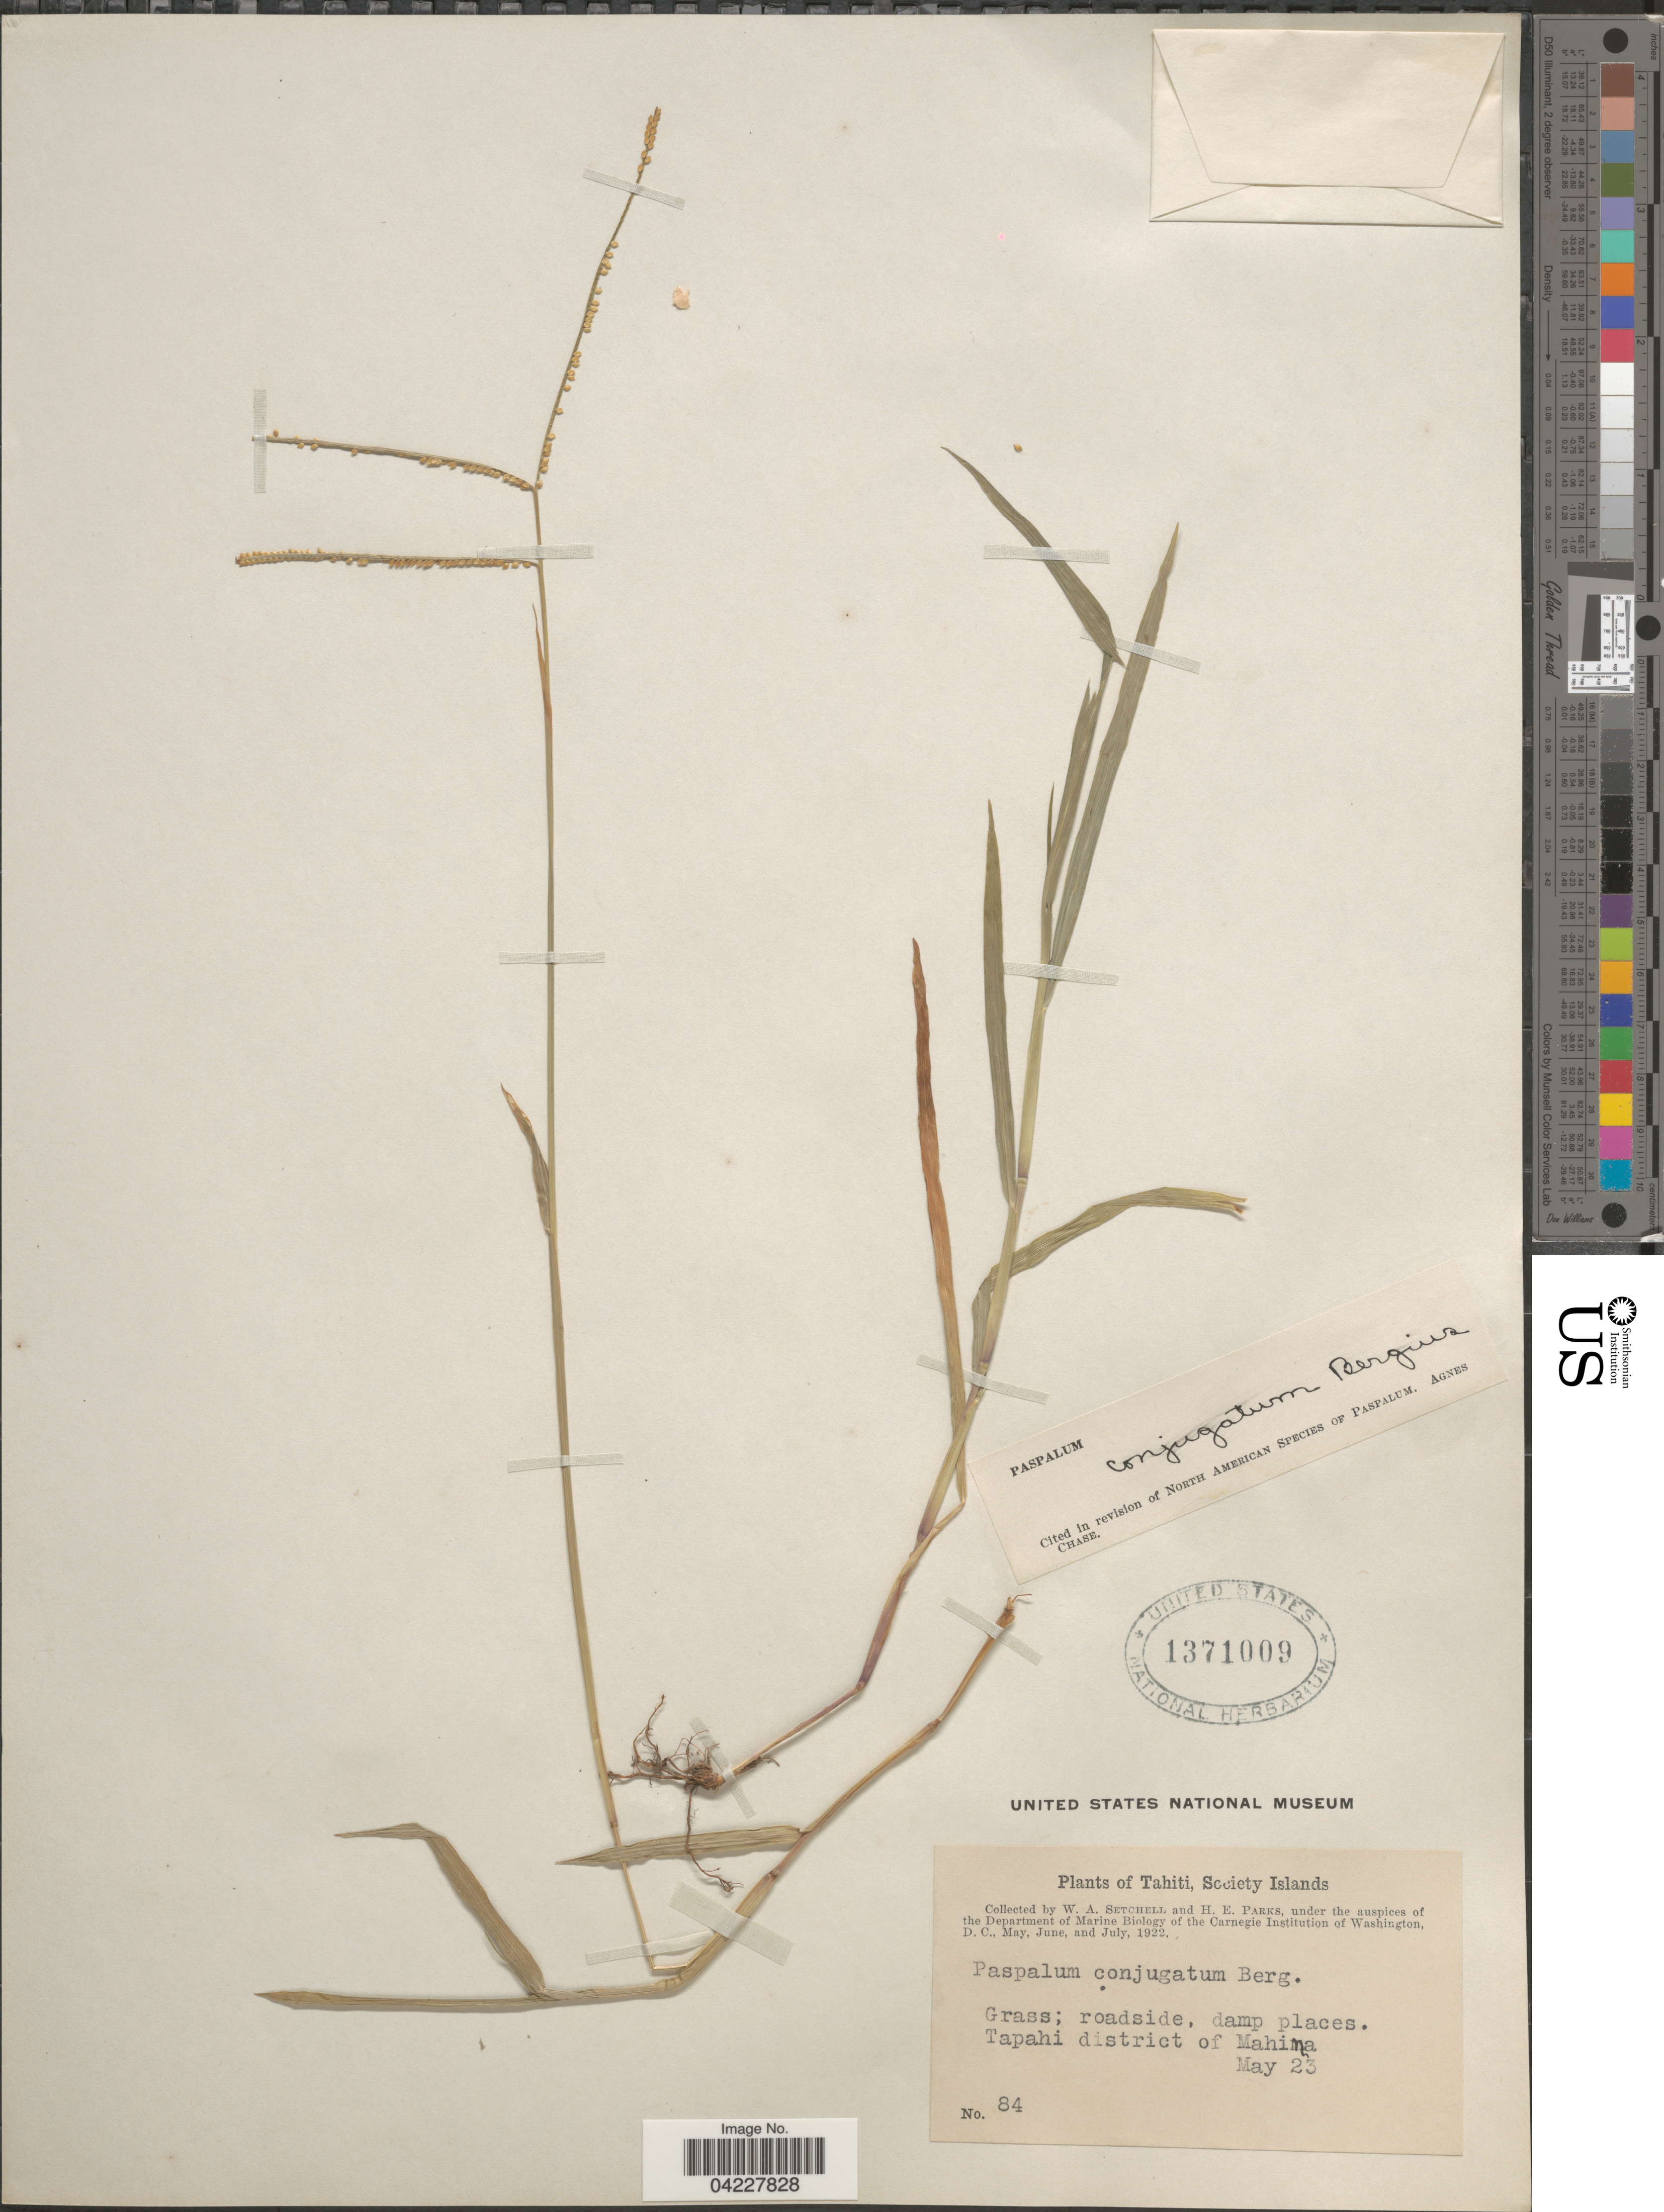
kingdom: Plantae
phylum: Tracheophyta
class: Liliopsida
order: Poales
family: Poaceae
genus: Paspalum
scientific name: Paspalum conjugatum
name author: P.J. Bergius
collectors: W. Setchell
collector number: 84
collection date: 1922-05-23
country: French Polynesia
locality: Tahiti, Society Islands. Tapahi district of Mahina.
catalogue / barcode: US 1371009